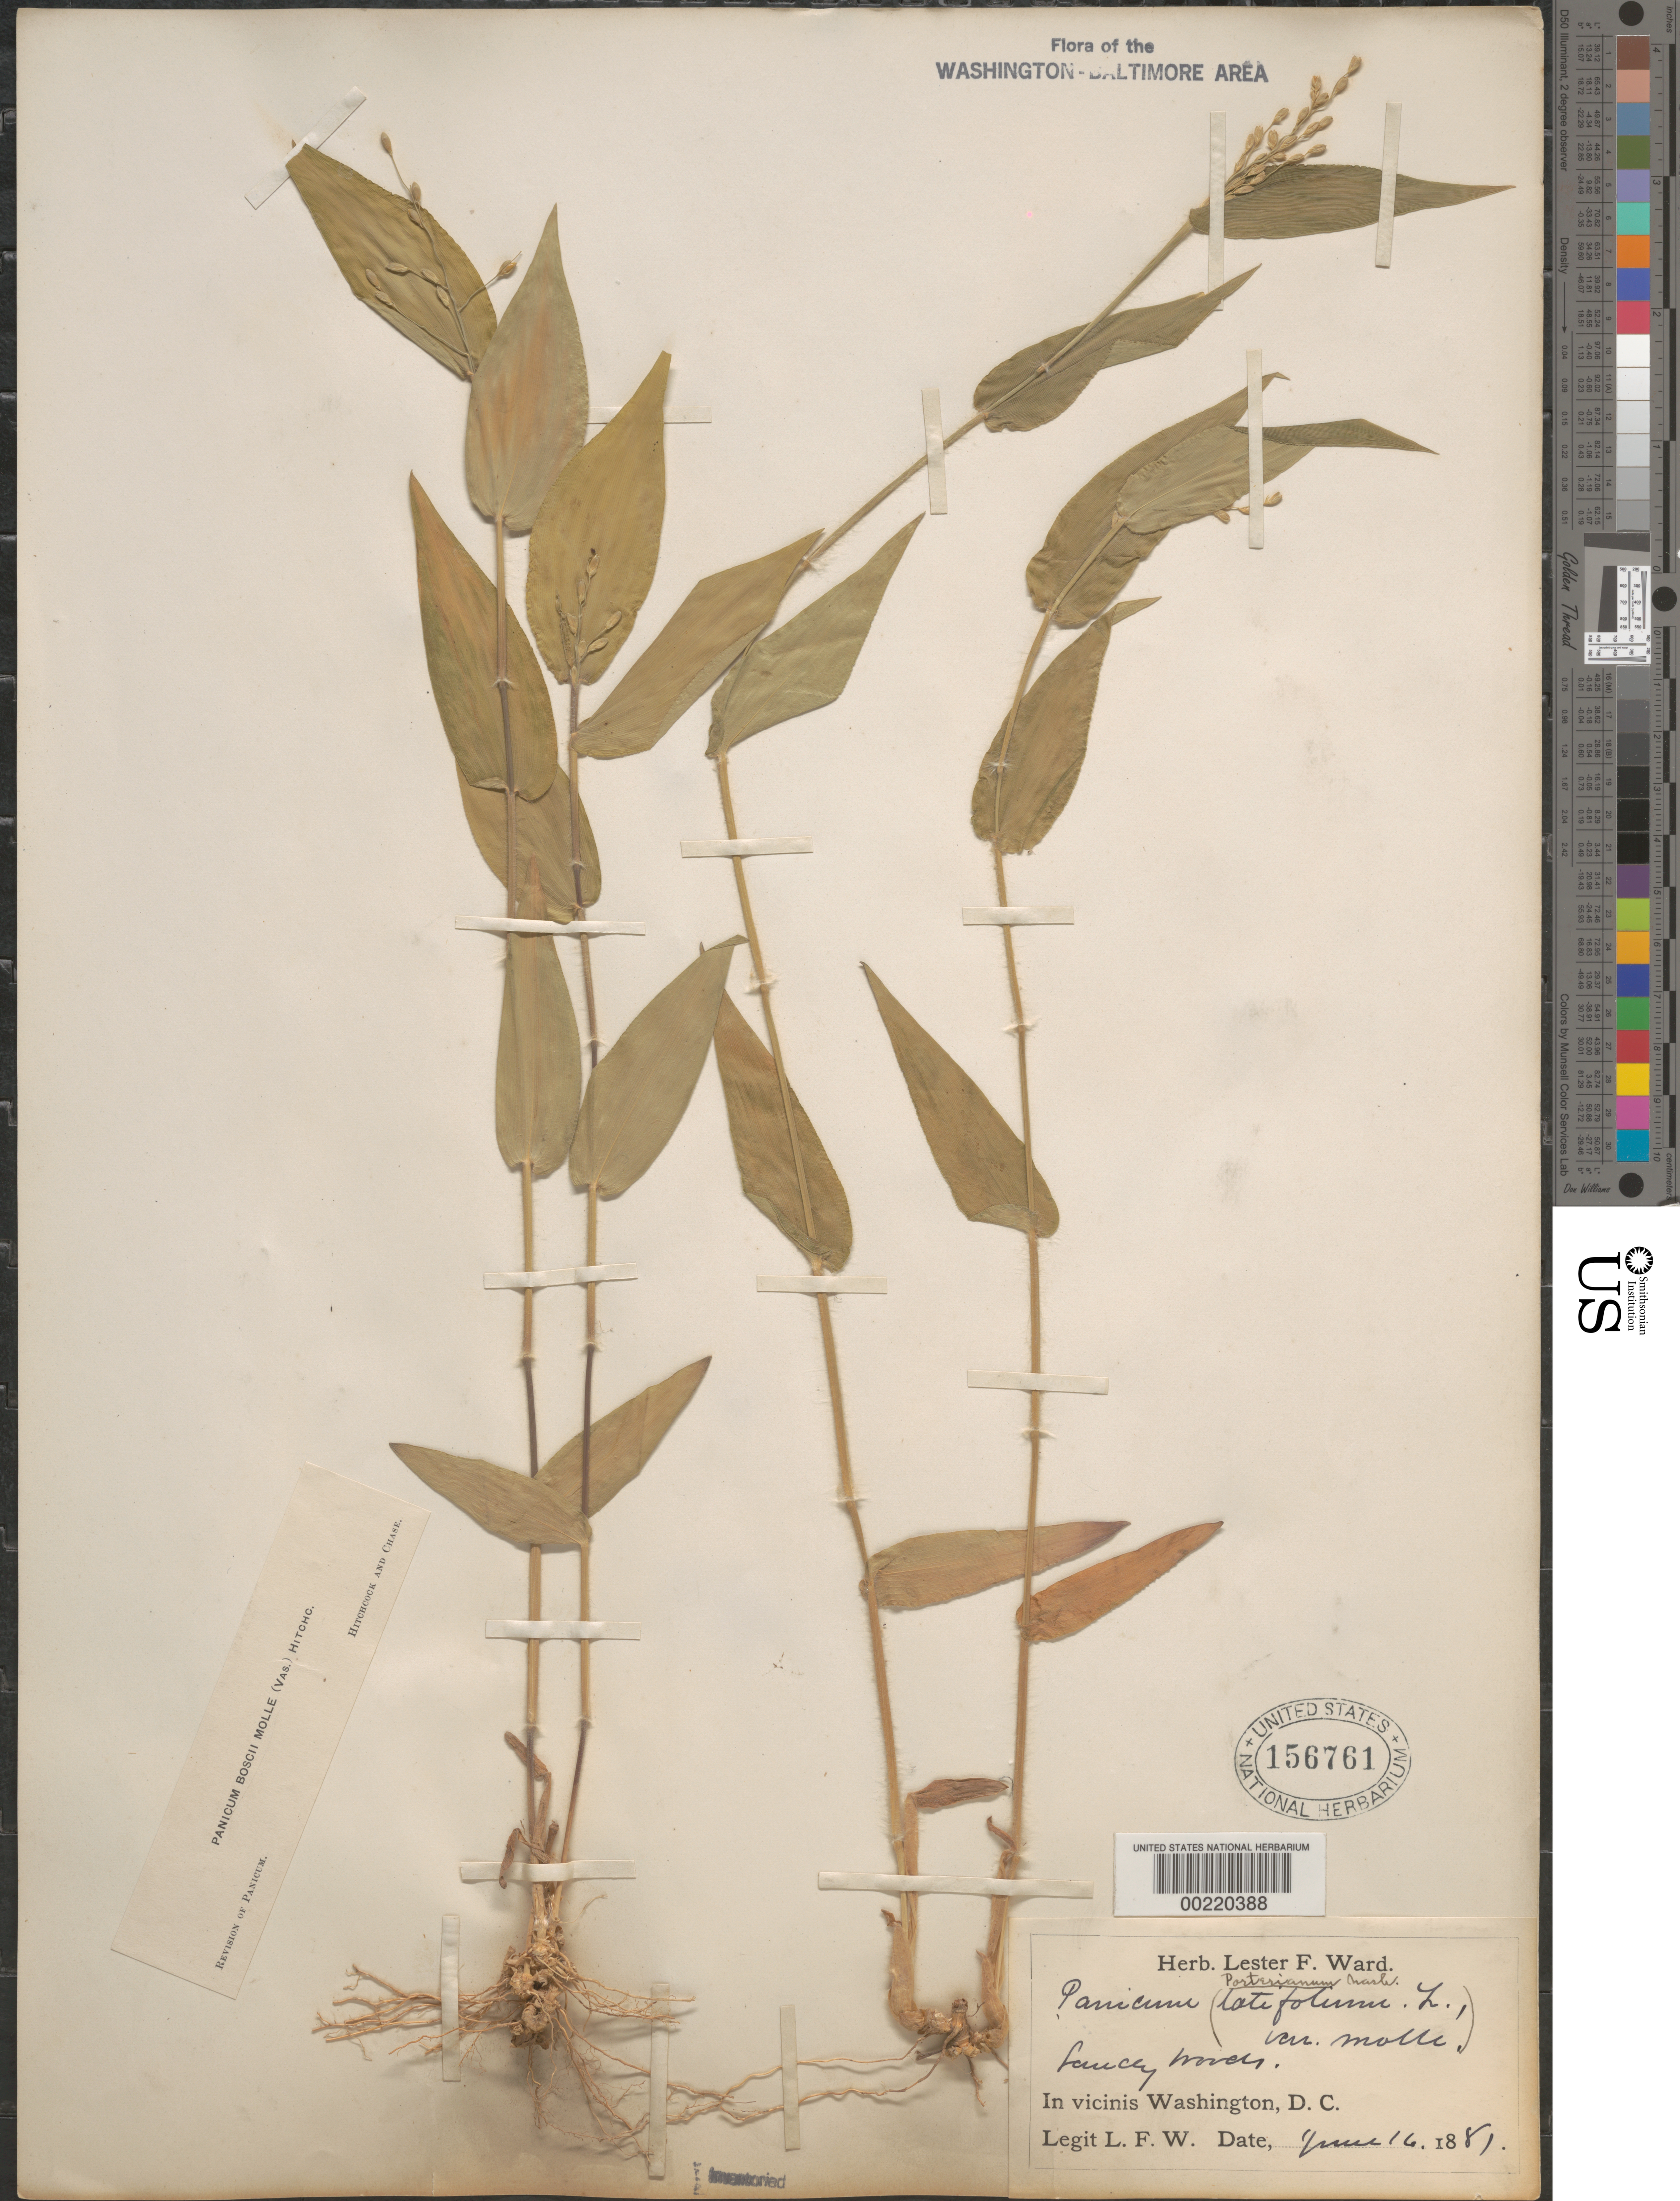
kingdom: Plantae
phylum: Tracheophyta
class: Liliopsida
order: Poales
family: Poaceae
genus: Dichanthelium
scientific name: Dichanthelium boscii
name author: (Poir.) Gould & C.A. Clark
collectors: L. F. Ward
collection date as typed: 16 Jun 1881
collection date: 1881-06-16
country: United States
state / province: District of Columbia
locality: Loucey Woods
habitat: Woods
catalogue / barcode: US 156761